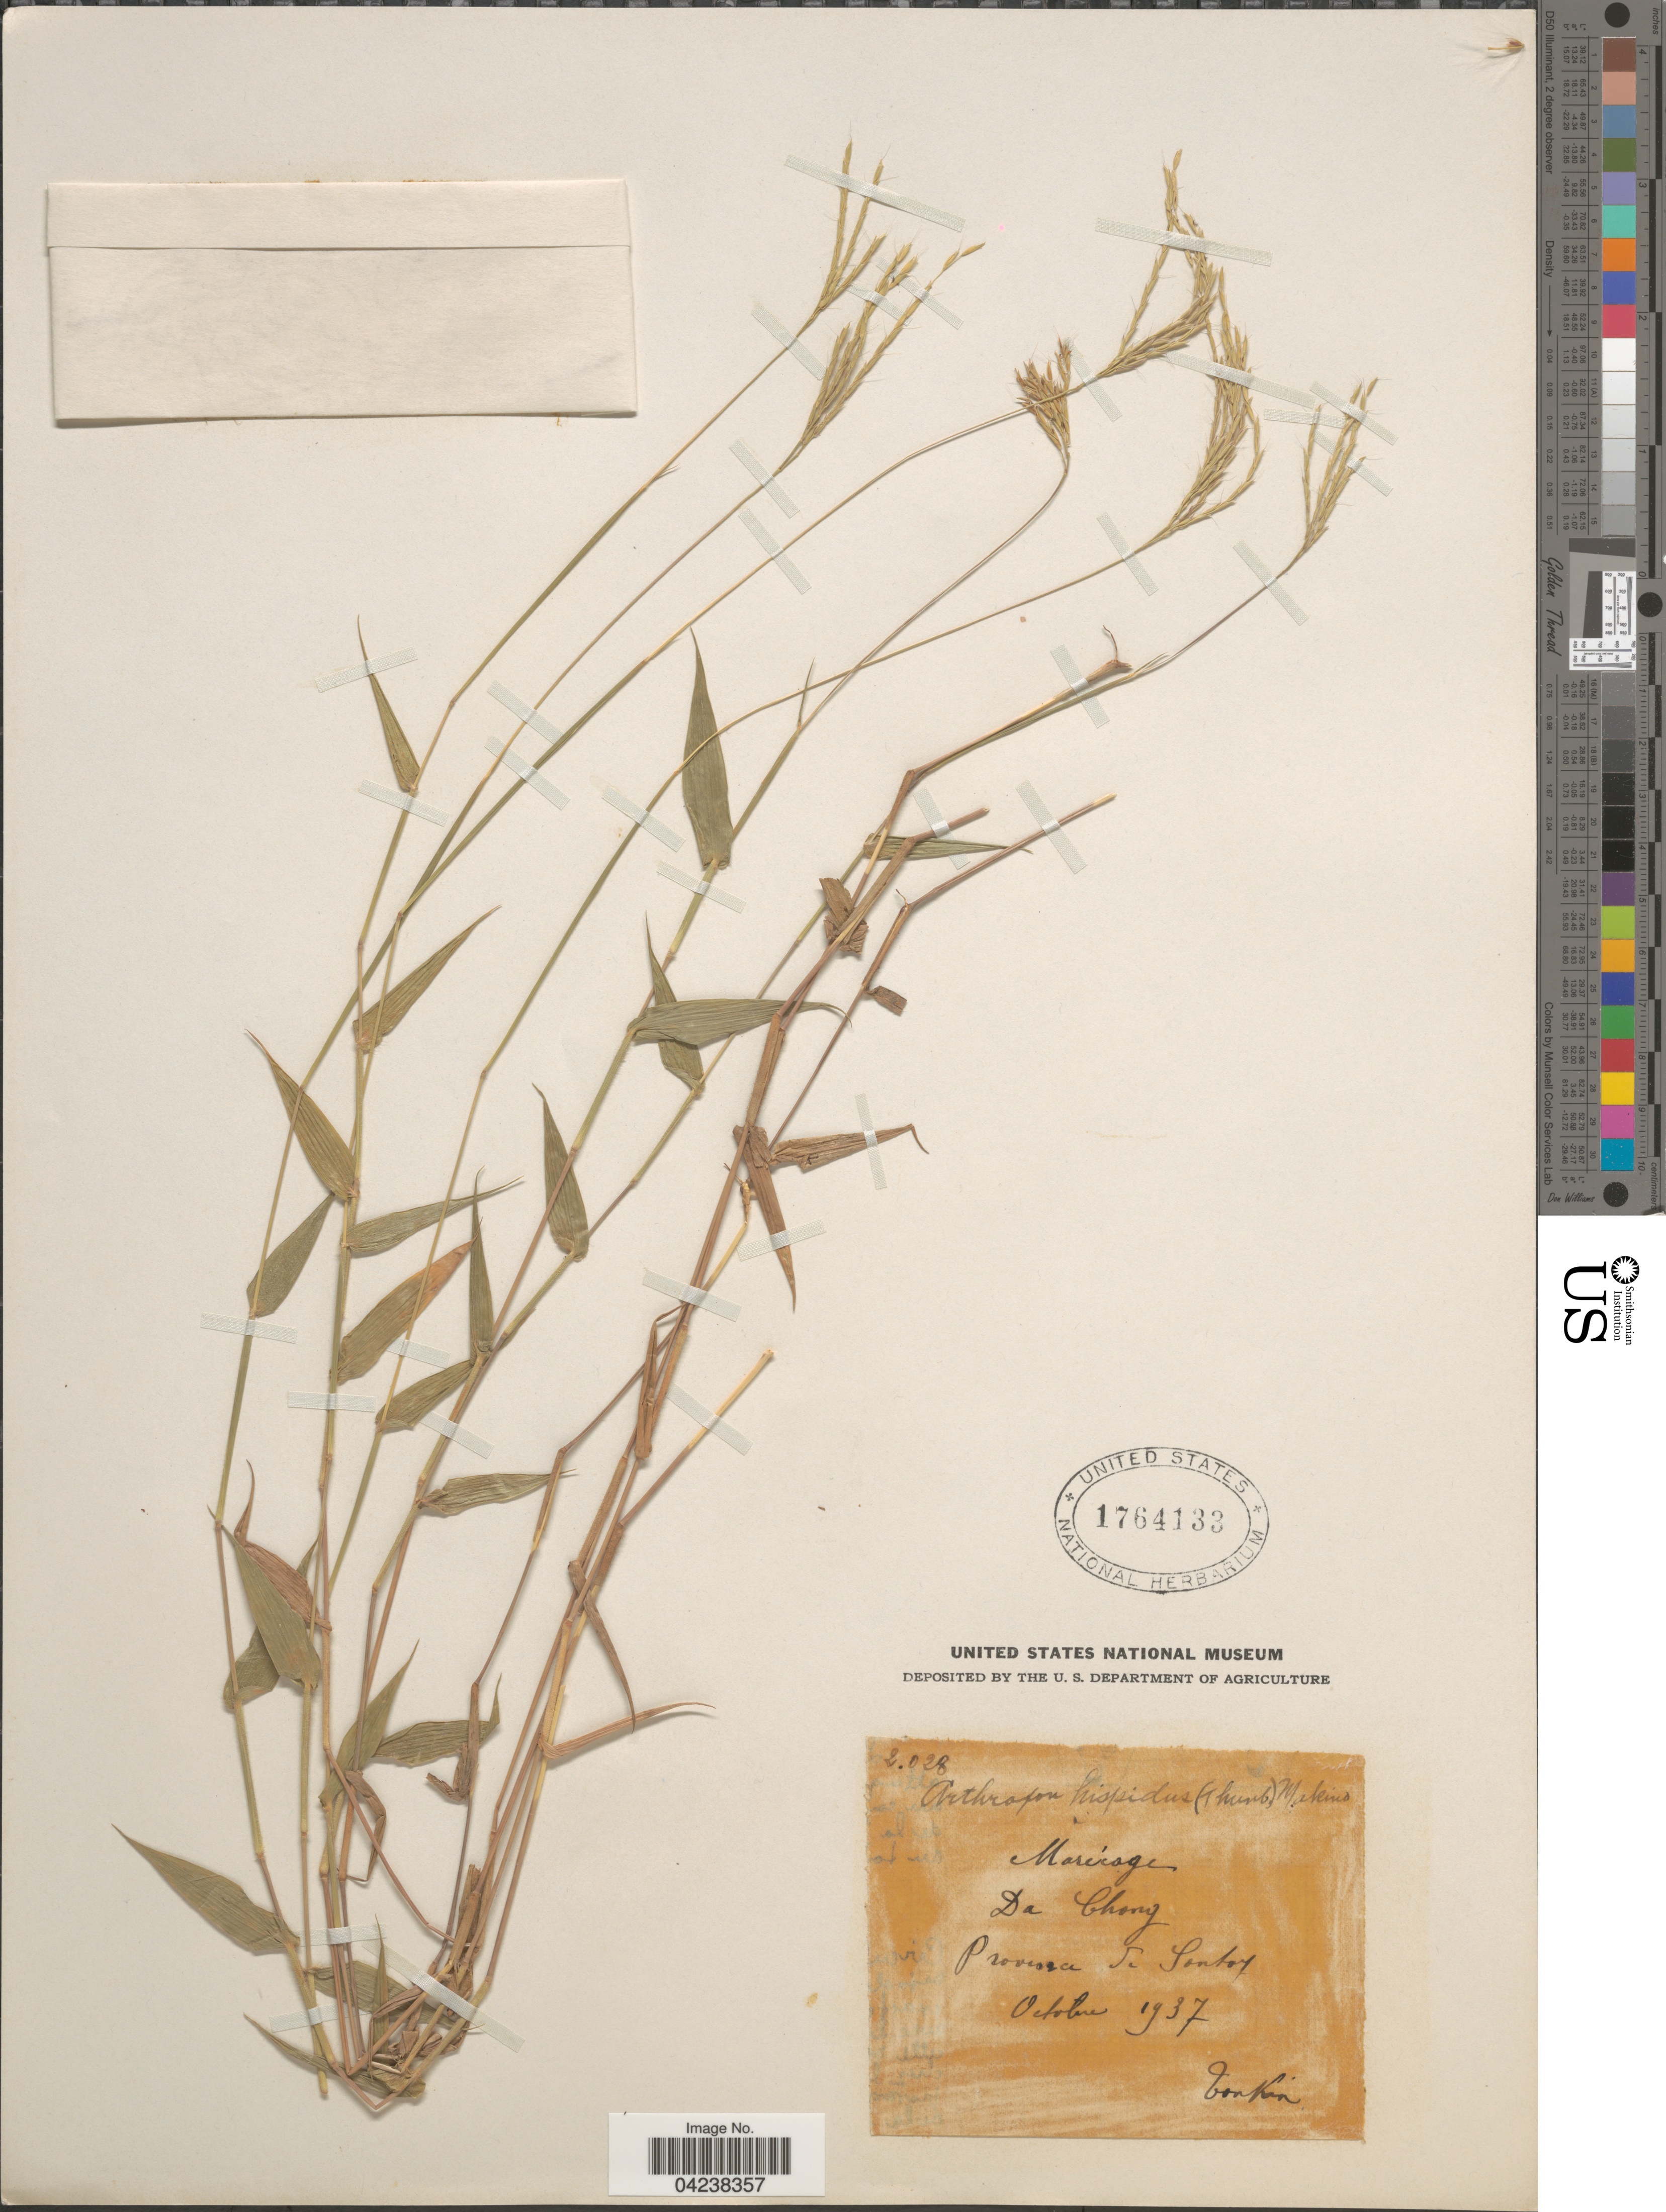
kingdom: Plantae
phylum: Tracheophyta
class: Liliopsida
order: Poales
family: Poaceae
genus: Arthraxon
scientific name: Arthraxon hispidus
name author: (Thunb.) Makino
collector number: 2028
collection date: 1937-10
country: Vietnam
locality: Marécage. Da Chong. Provinca de Sontay. Tonkin.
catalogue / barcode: US 1764133